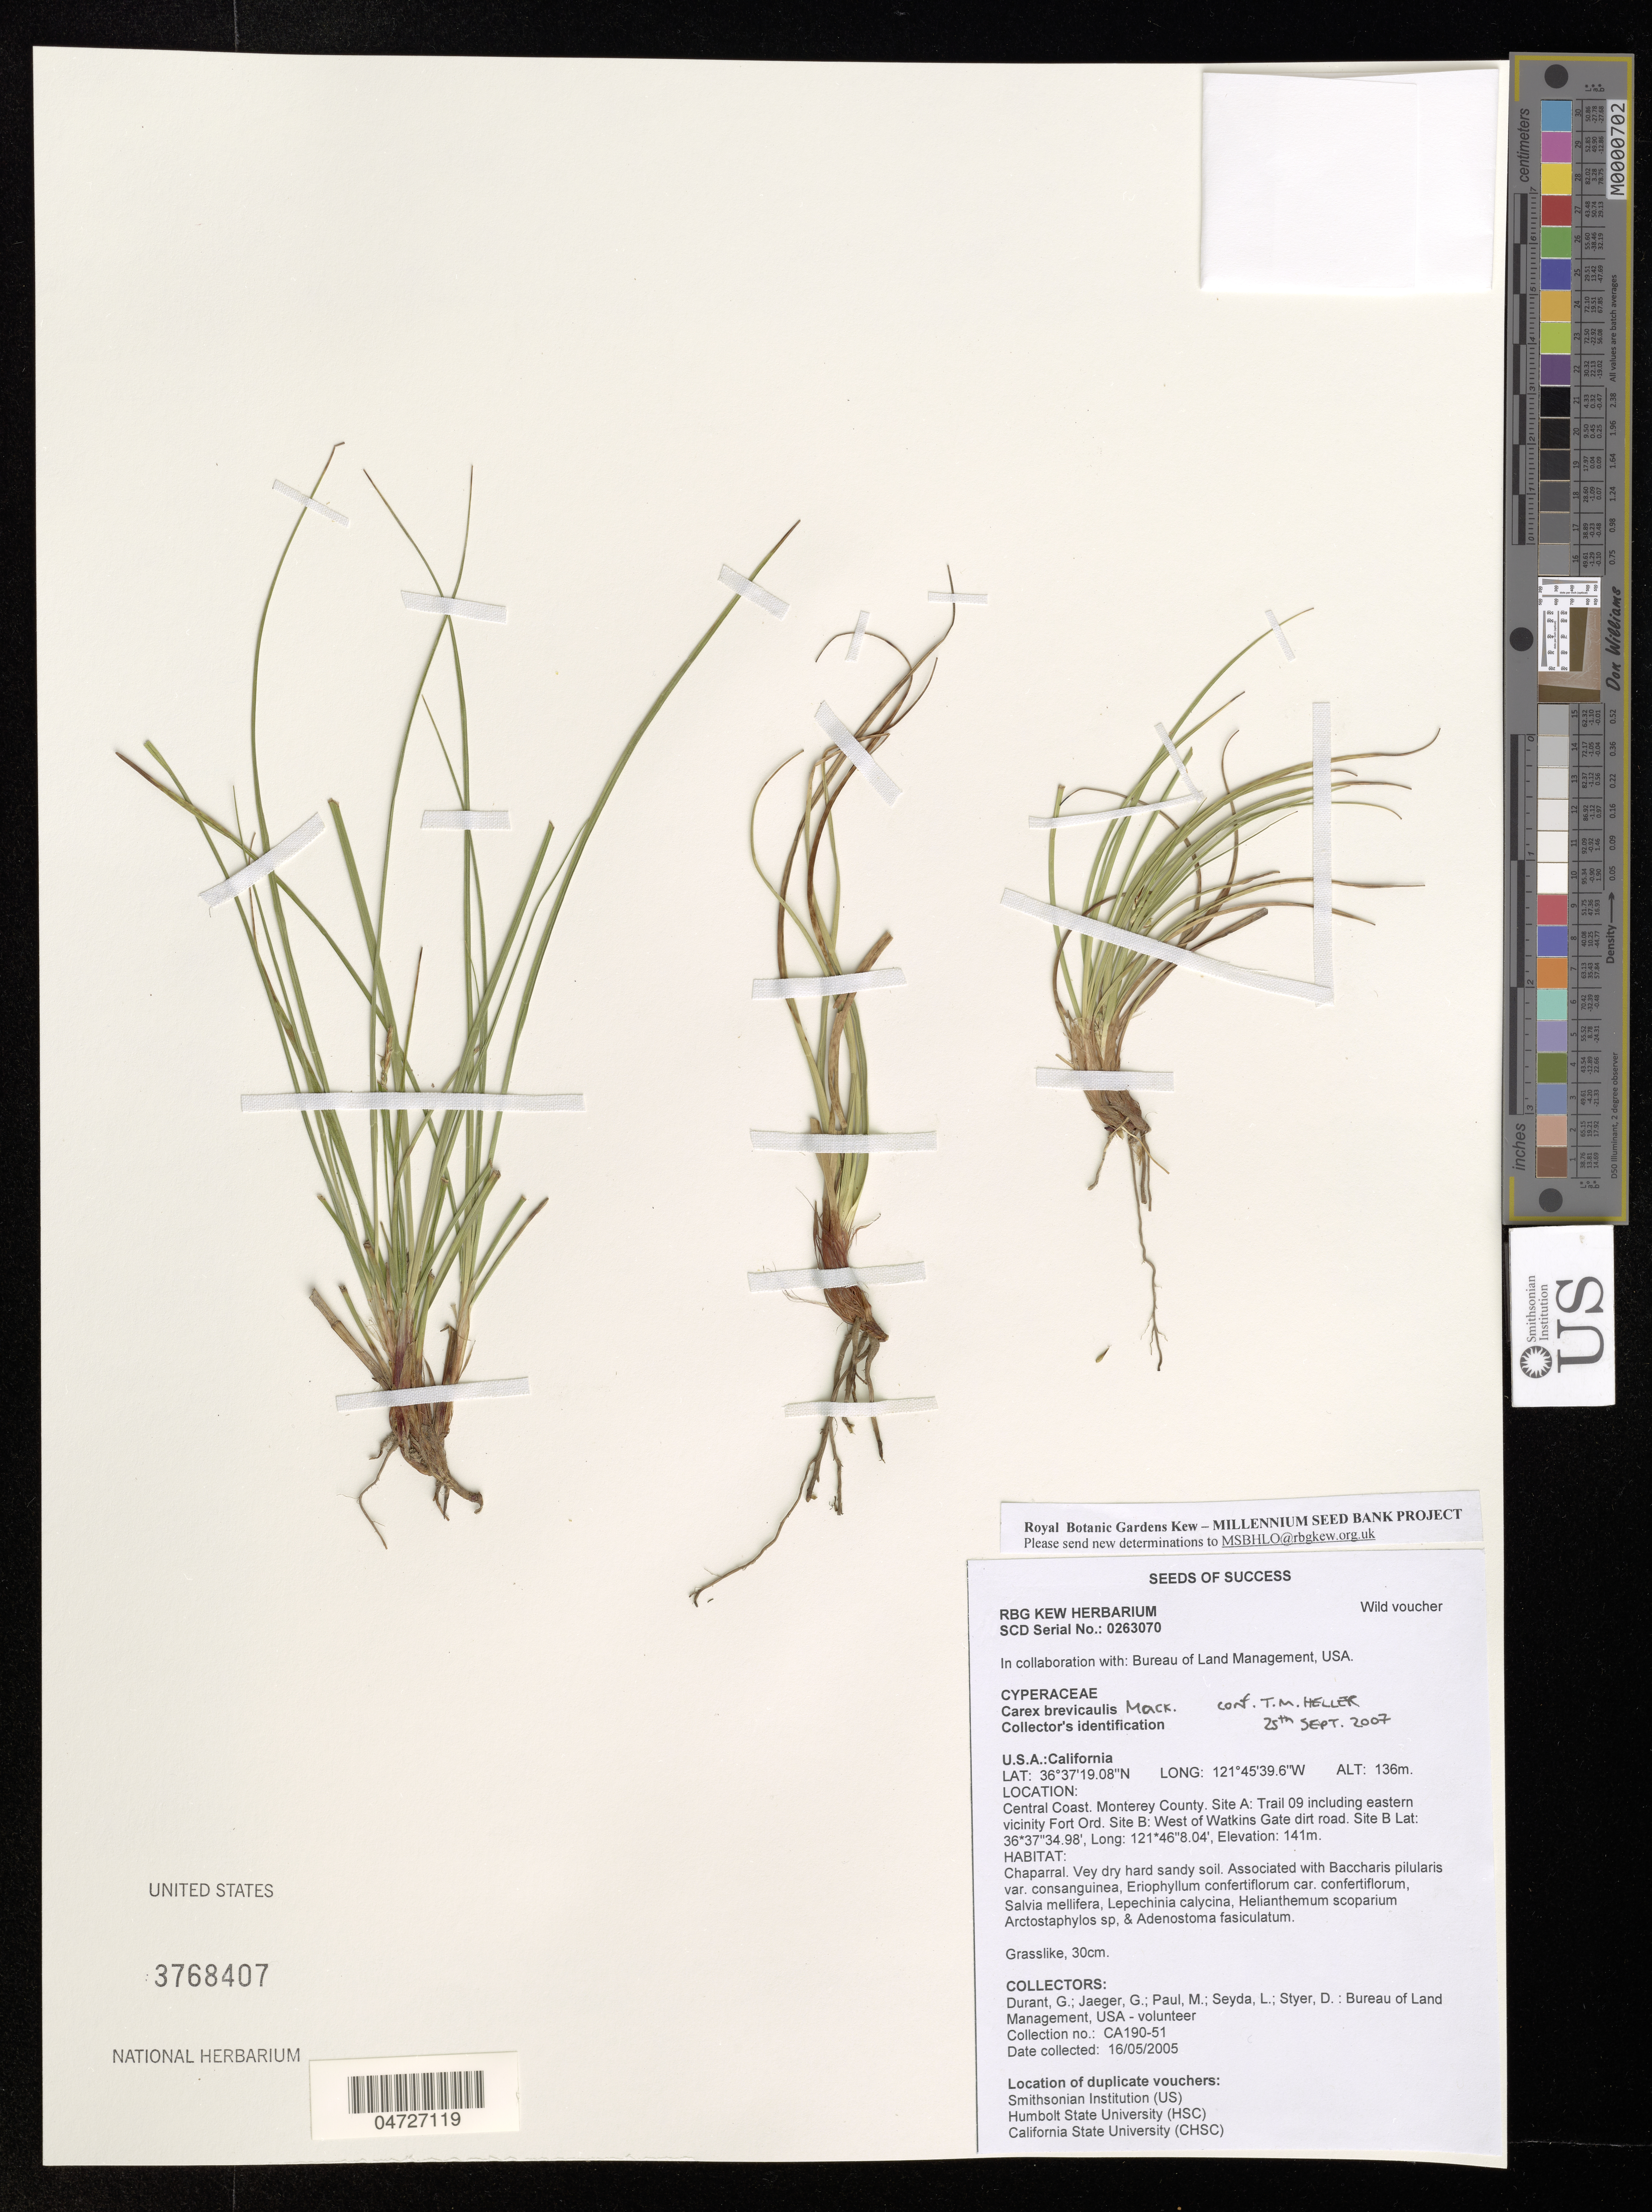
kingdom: Plantae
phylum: Tracheophyta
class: Liliopsida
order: Poales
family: Cyperaceae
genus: Carex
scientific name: Carex brevicaulis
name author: Thouars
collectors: G. Durant, G. Jaeger, M. Paul, L. Seyda & D. Styer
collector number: CA190-51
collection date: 2005-05-16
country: United States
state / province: California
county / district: Monterey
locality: Central Coast. Monterey County. Site A: Trail 09 including eastern vicinity Ford Ord. Site B: West of Watkins Gate dirt road.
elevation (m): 141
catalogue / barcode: US 3768407